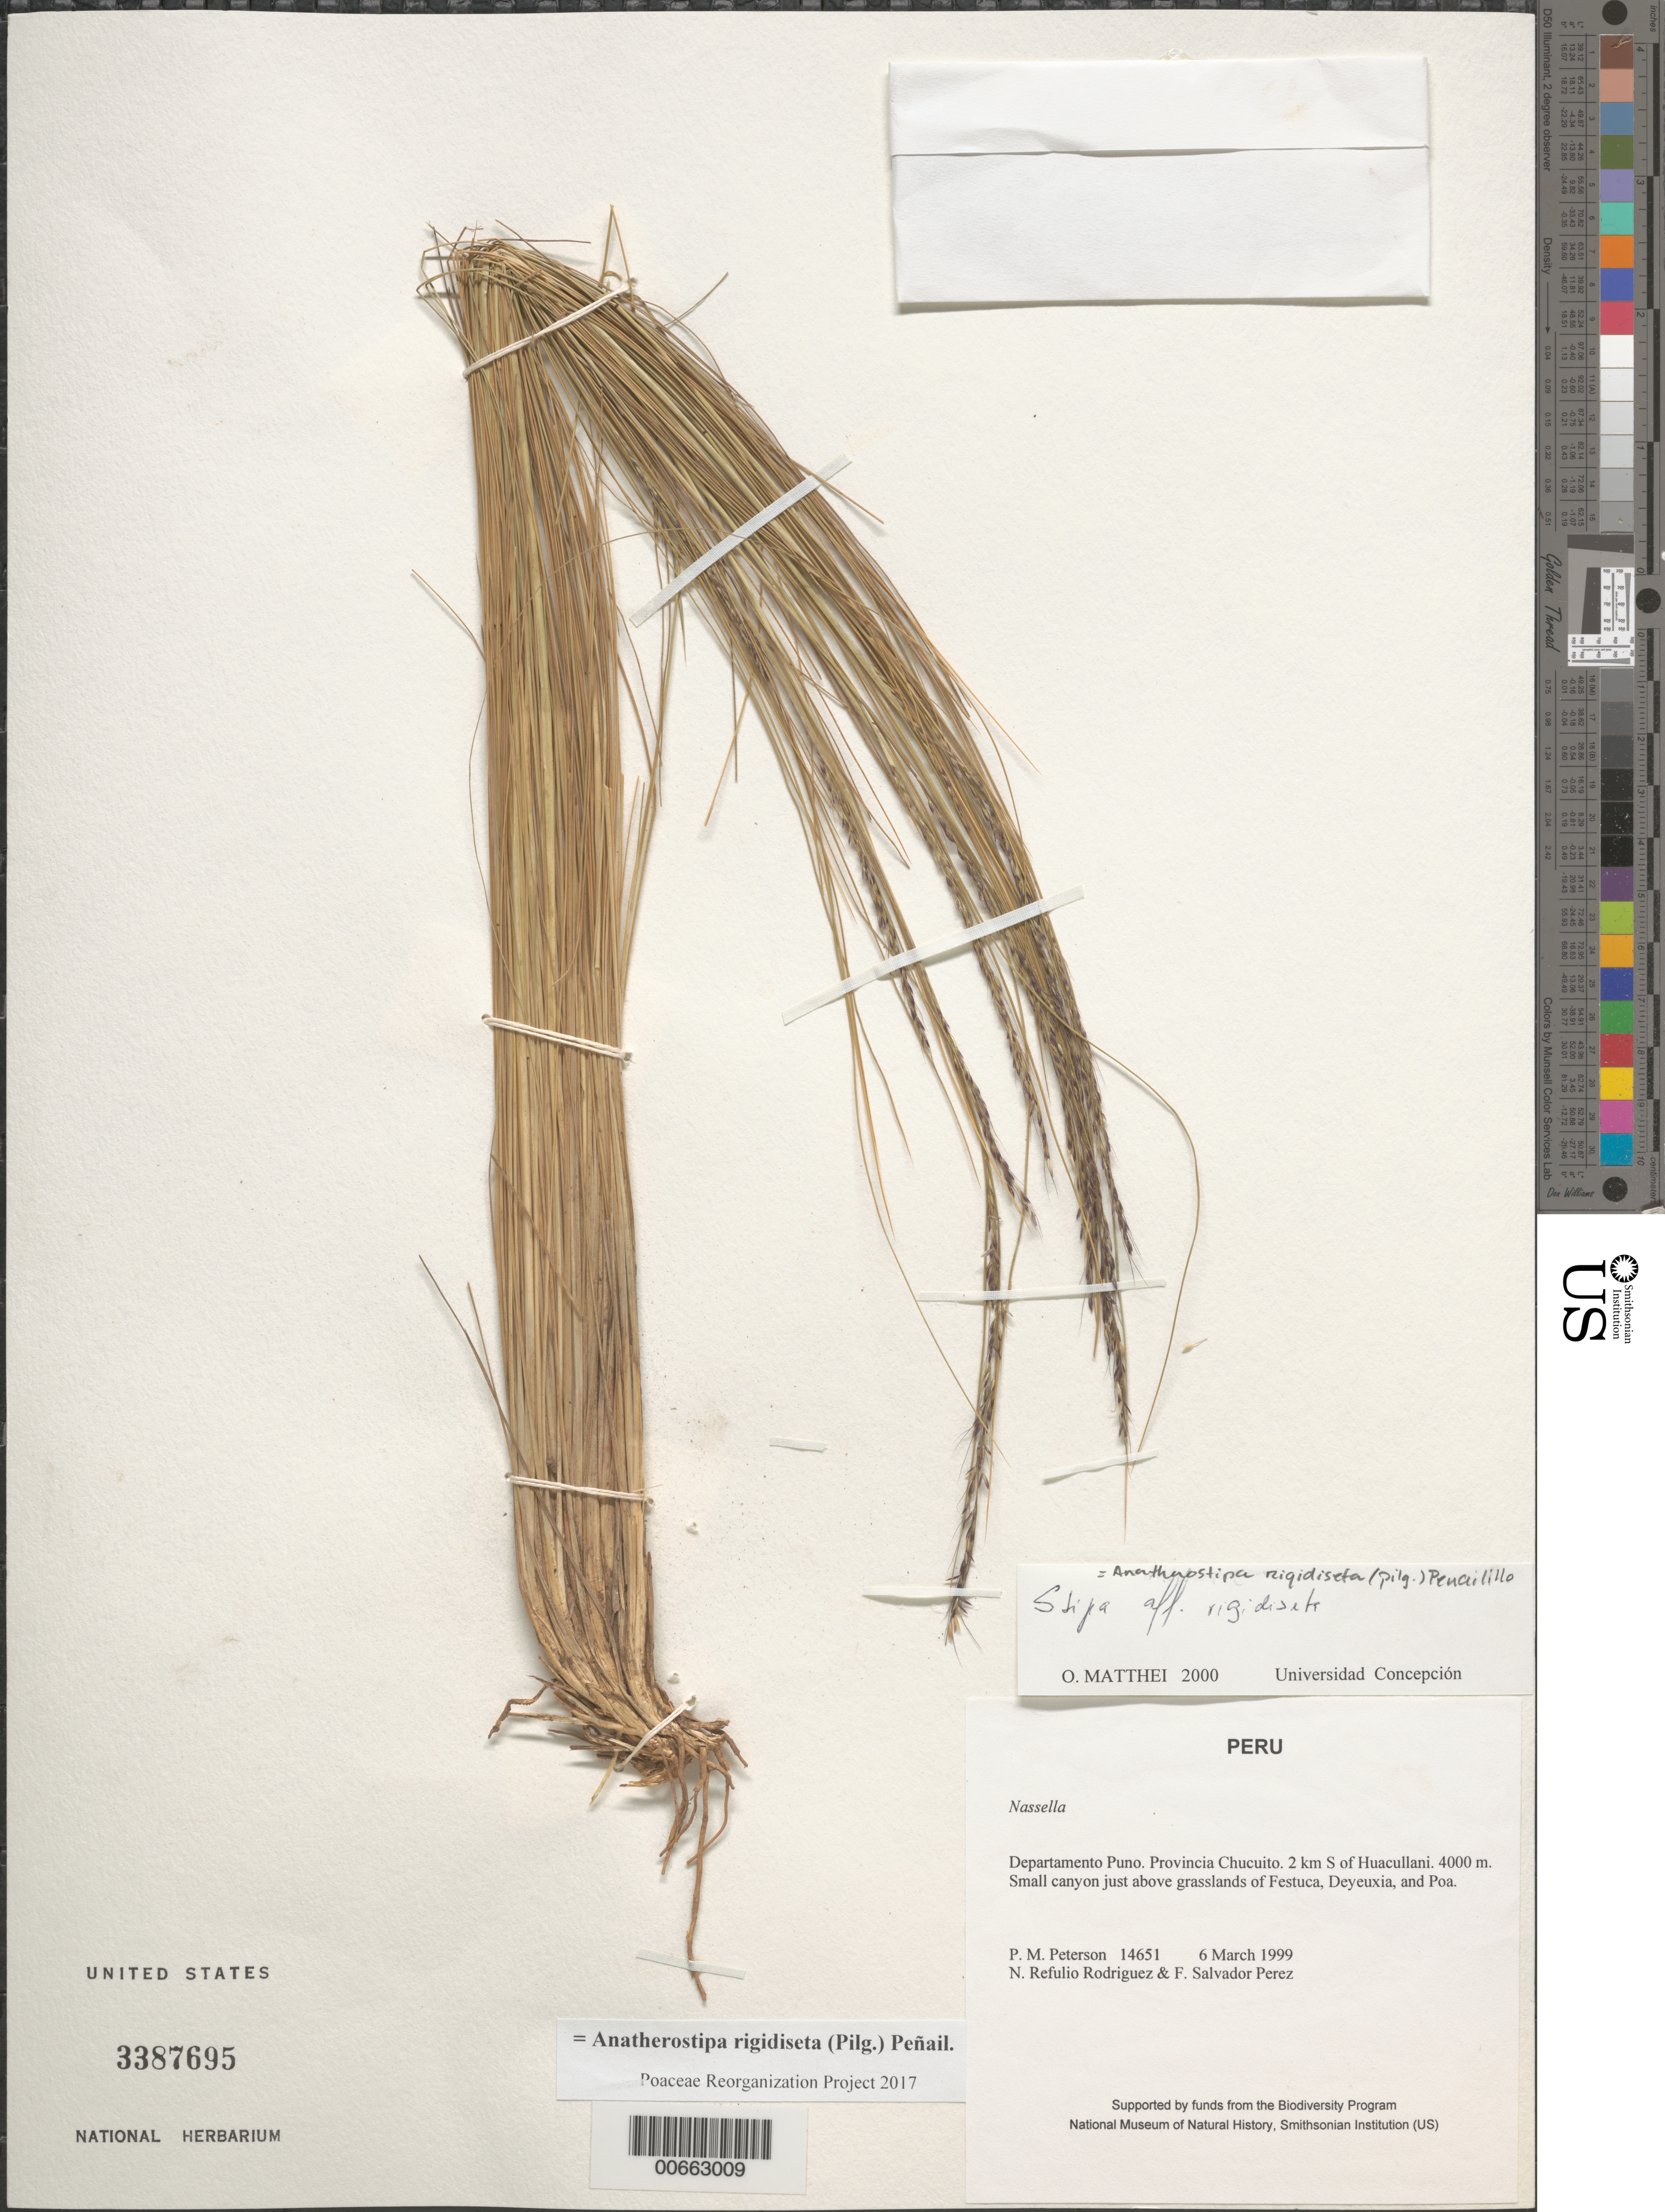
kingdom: Plantae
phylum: Tracheophyta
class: Liliopsida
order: Poales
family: Poaceae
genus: Anatherostipa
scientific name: Anatherostipa rigidiseta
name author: (Pilg.) Peñailillo B.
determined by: Matthei, O. R.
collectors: P. M. Peterson, N. Refulio-Rodríguez & F. Salvador Perez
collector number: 14651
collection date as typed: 06 Mar 1999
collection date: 1999-03-06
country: Peru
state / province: Puno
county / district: Chucuito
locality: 2 km S of Huacullani.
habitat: Small canyon just above grasslands of Festuca, Deyeuxia and Poa.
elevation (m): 4000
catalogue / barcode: US 3387695